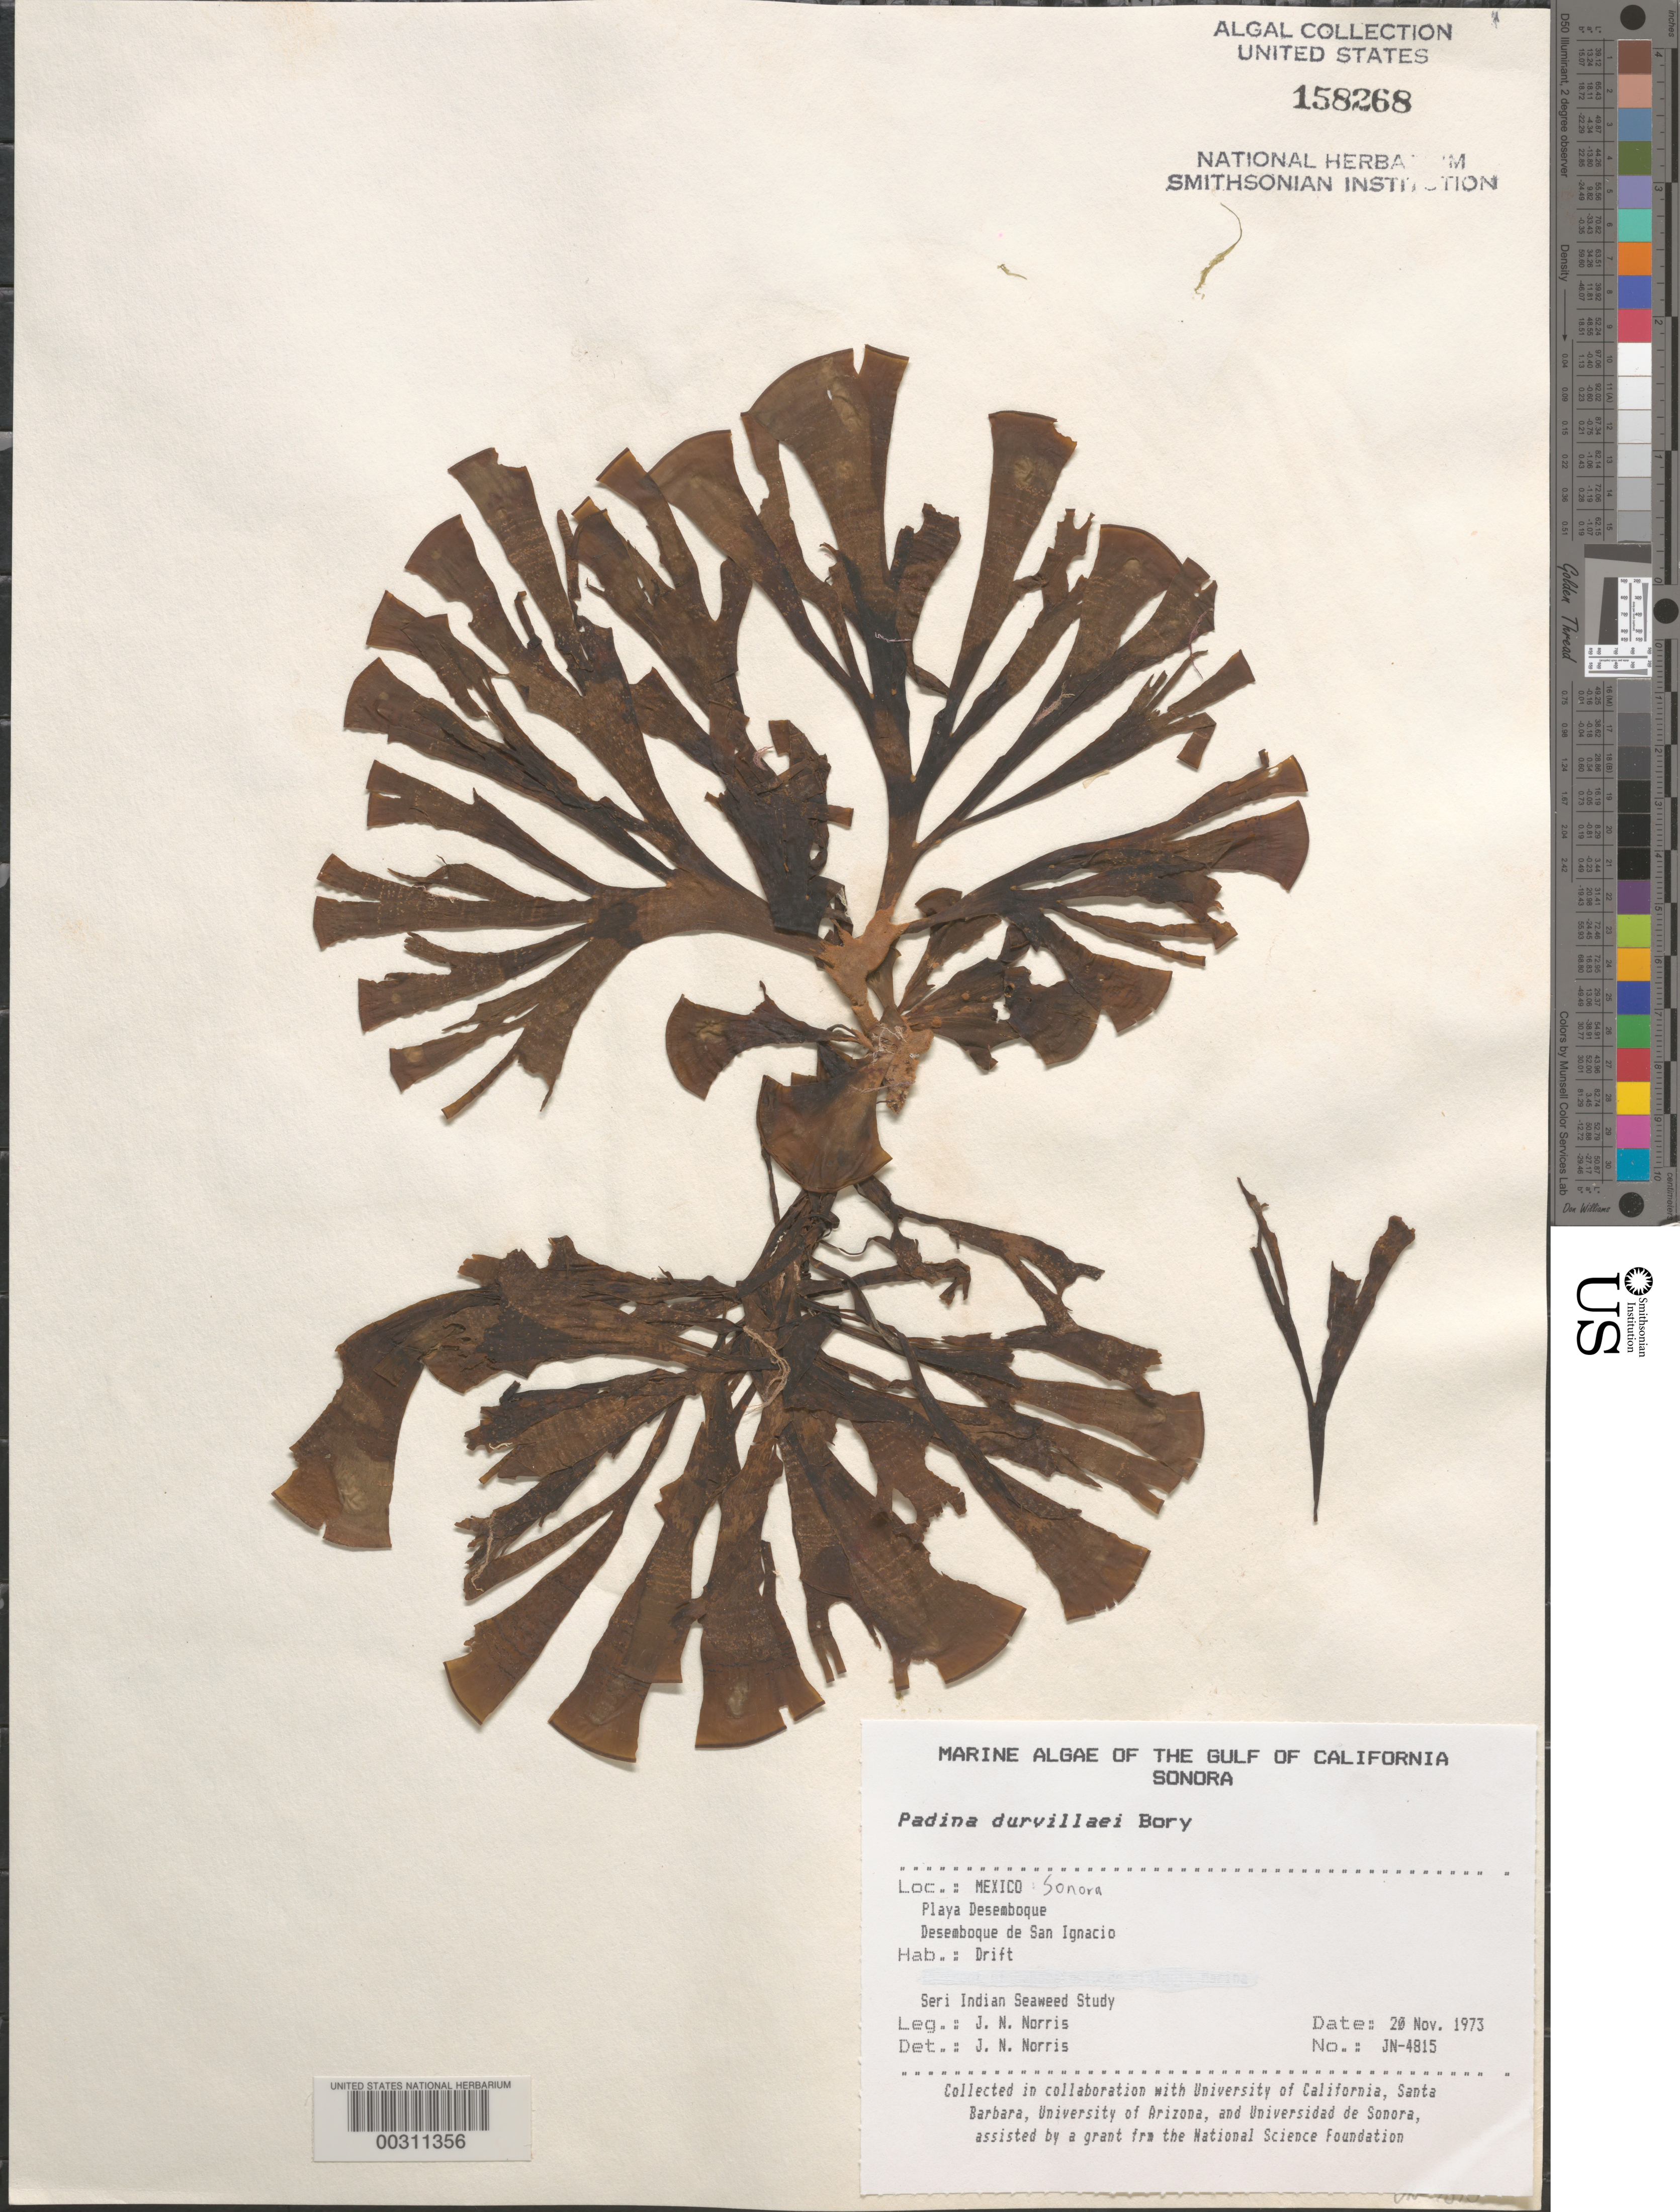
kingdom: Chromista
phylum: Ochrophyta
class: Phaeophyceae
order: Dictyotales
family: Dictyotaceae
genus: Padina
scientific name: Padina durvillaei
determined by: Norris, James N.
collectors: J. N. Norris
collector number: JN-4815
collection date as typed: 20 Nov 1973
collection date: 1973-11-20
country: Mexico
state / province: Sonora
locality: Playa Desemboque, Desemboque de San Ignacio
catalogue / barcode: US 158268